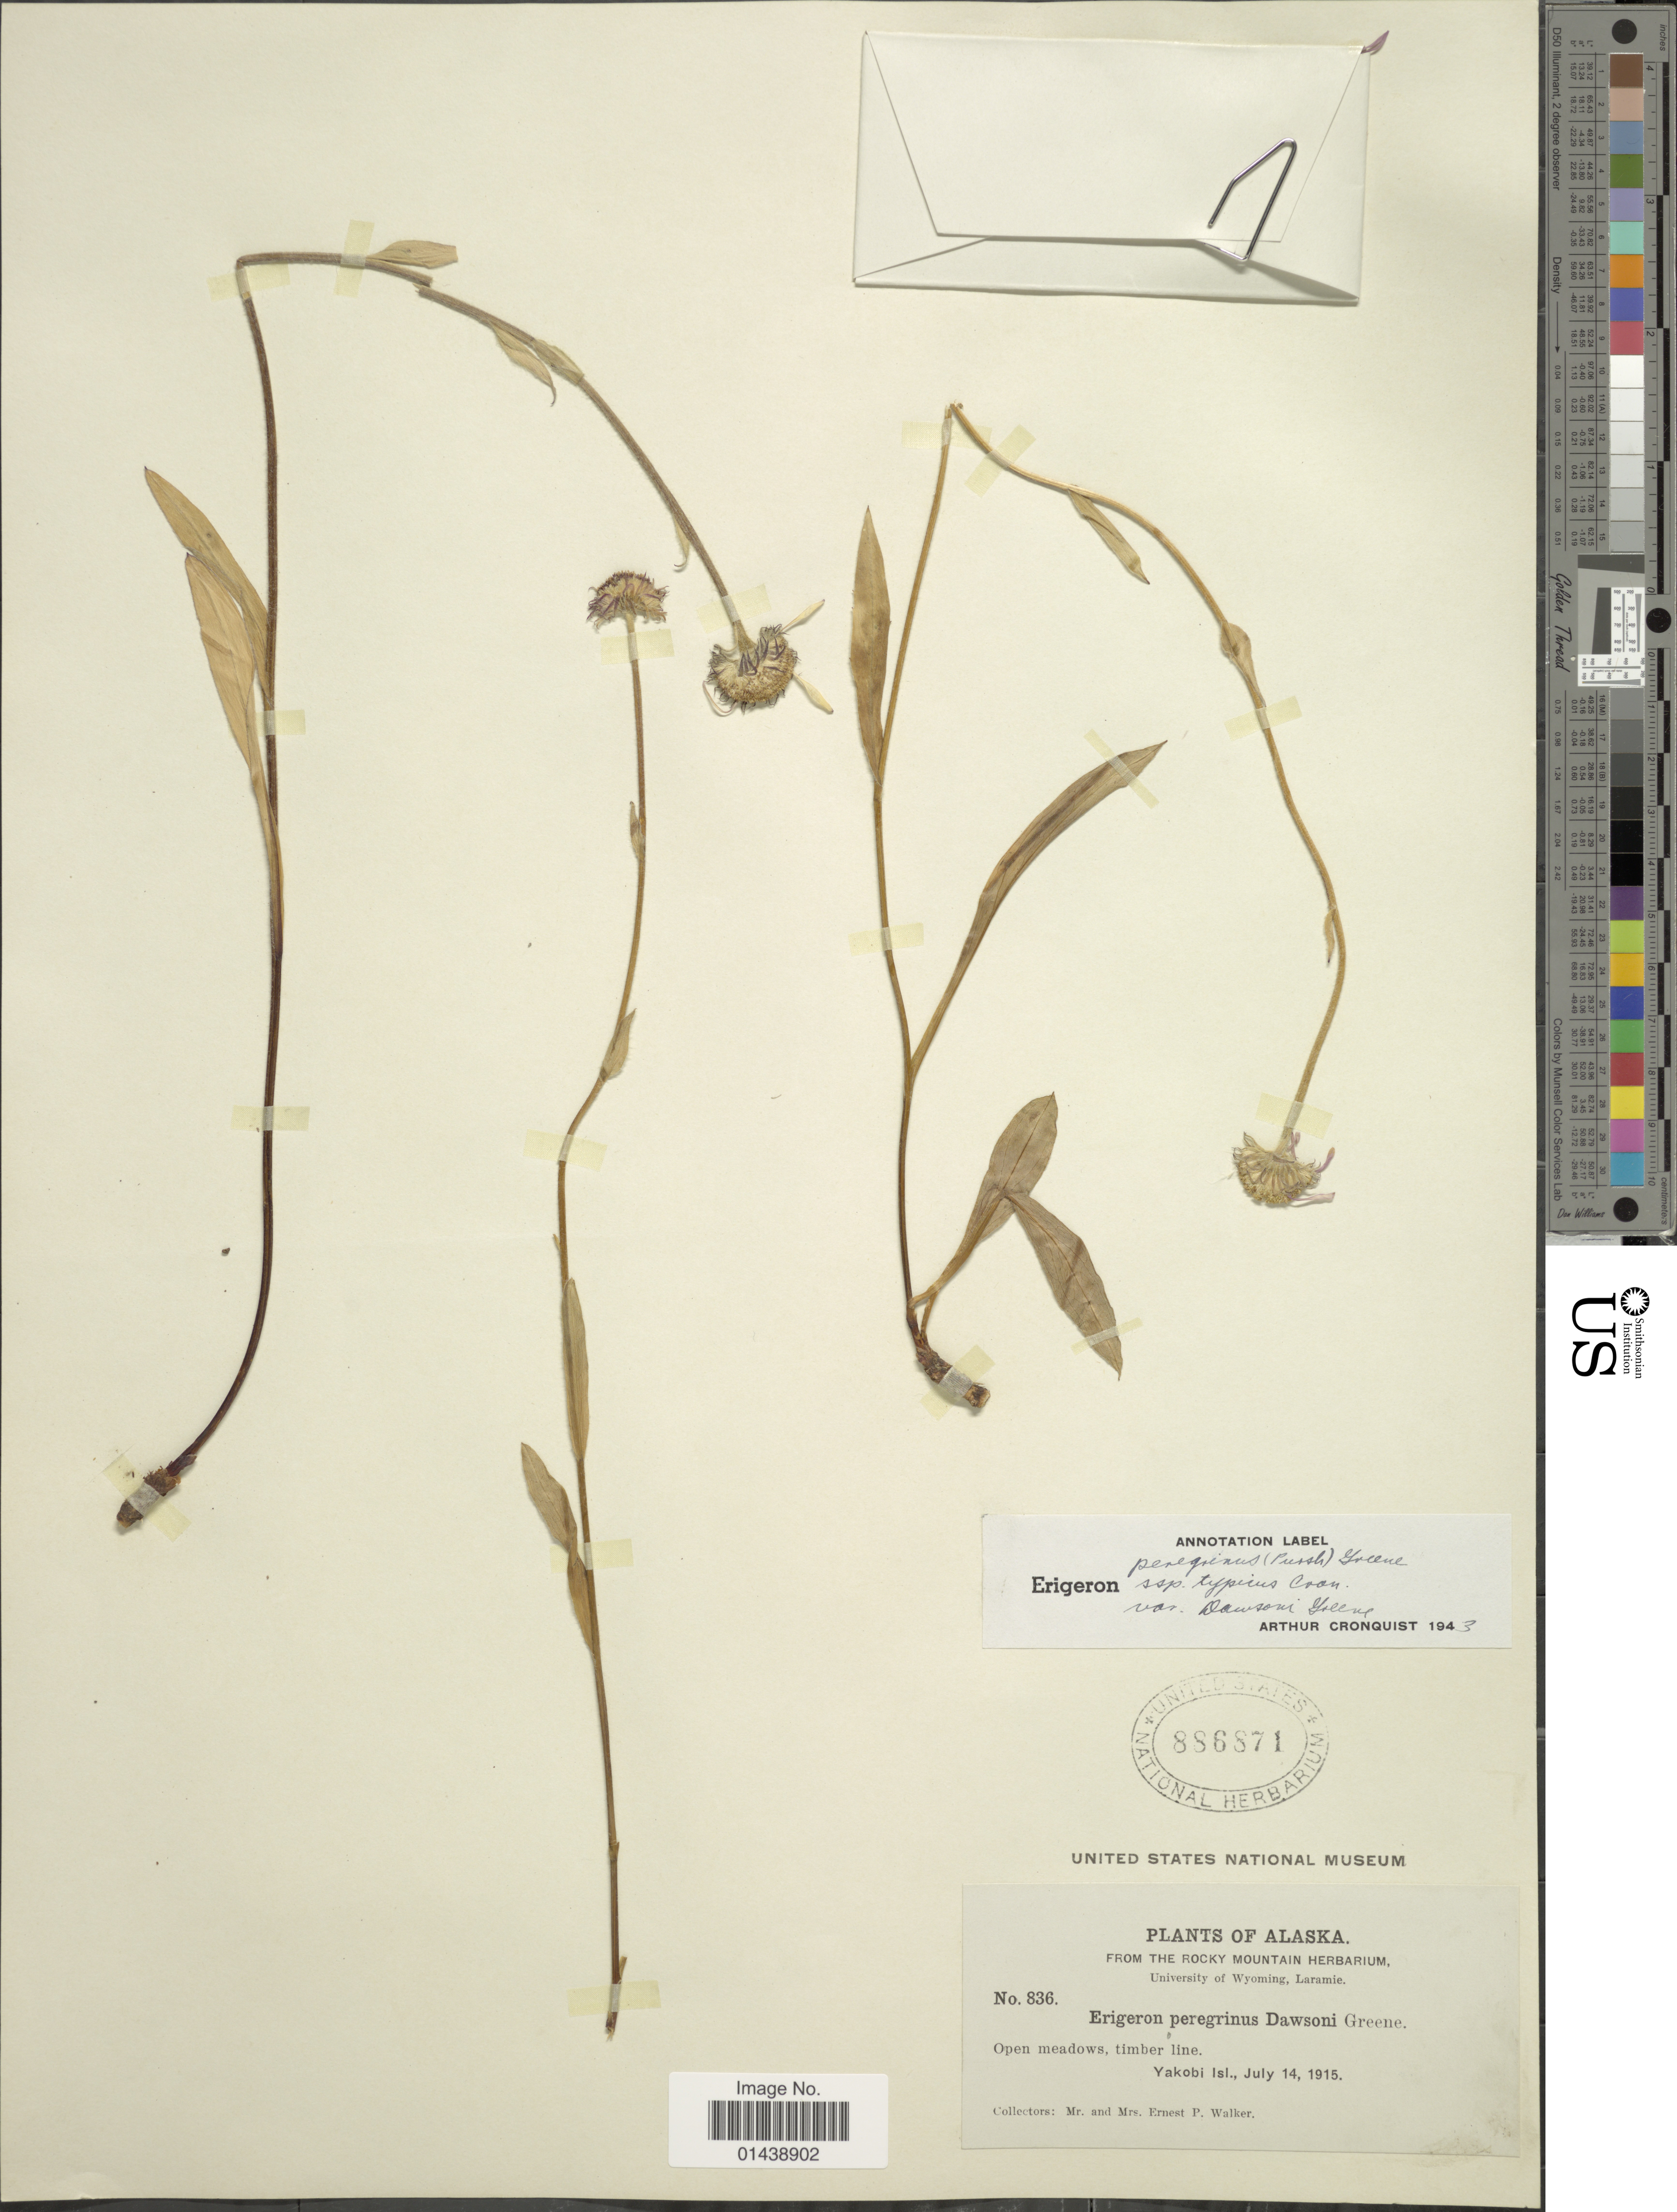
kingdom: Plantae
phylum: Tracheophyta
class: Magnoliopsida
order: Asterales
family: Asteraceae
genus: Erigeron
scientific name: Erigeron peregrinus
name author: (Banks ex Pursh) Greene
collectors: E. P. Walker & E. Walker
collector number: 836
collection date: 1915-07-14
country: United States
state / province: Alaska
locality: Yakobi Isl.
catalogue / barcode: US 886871